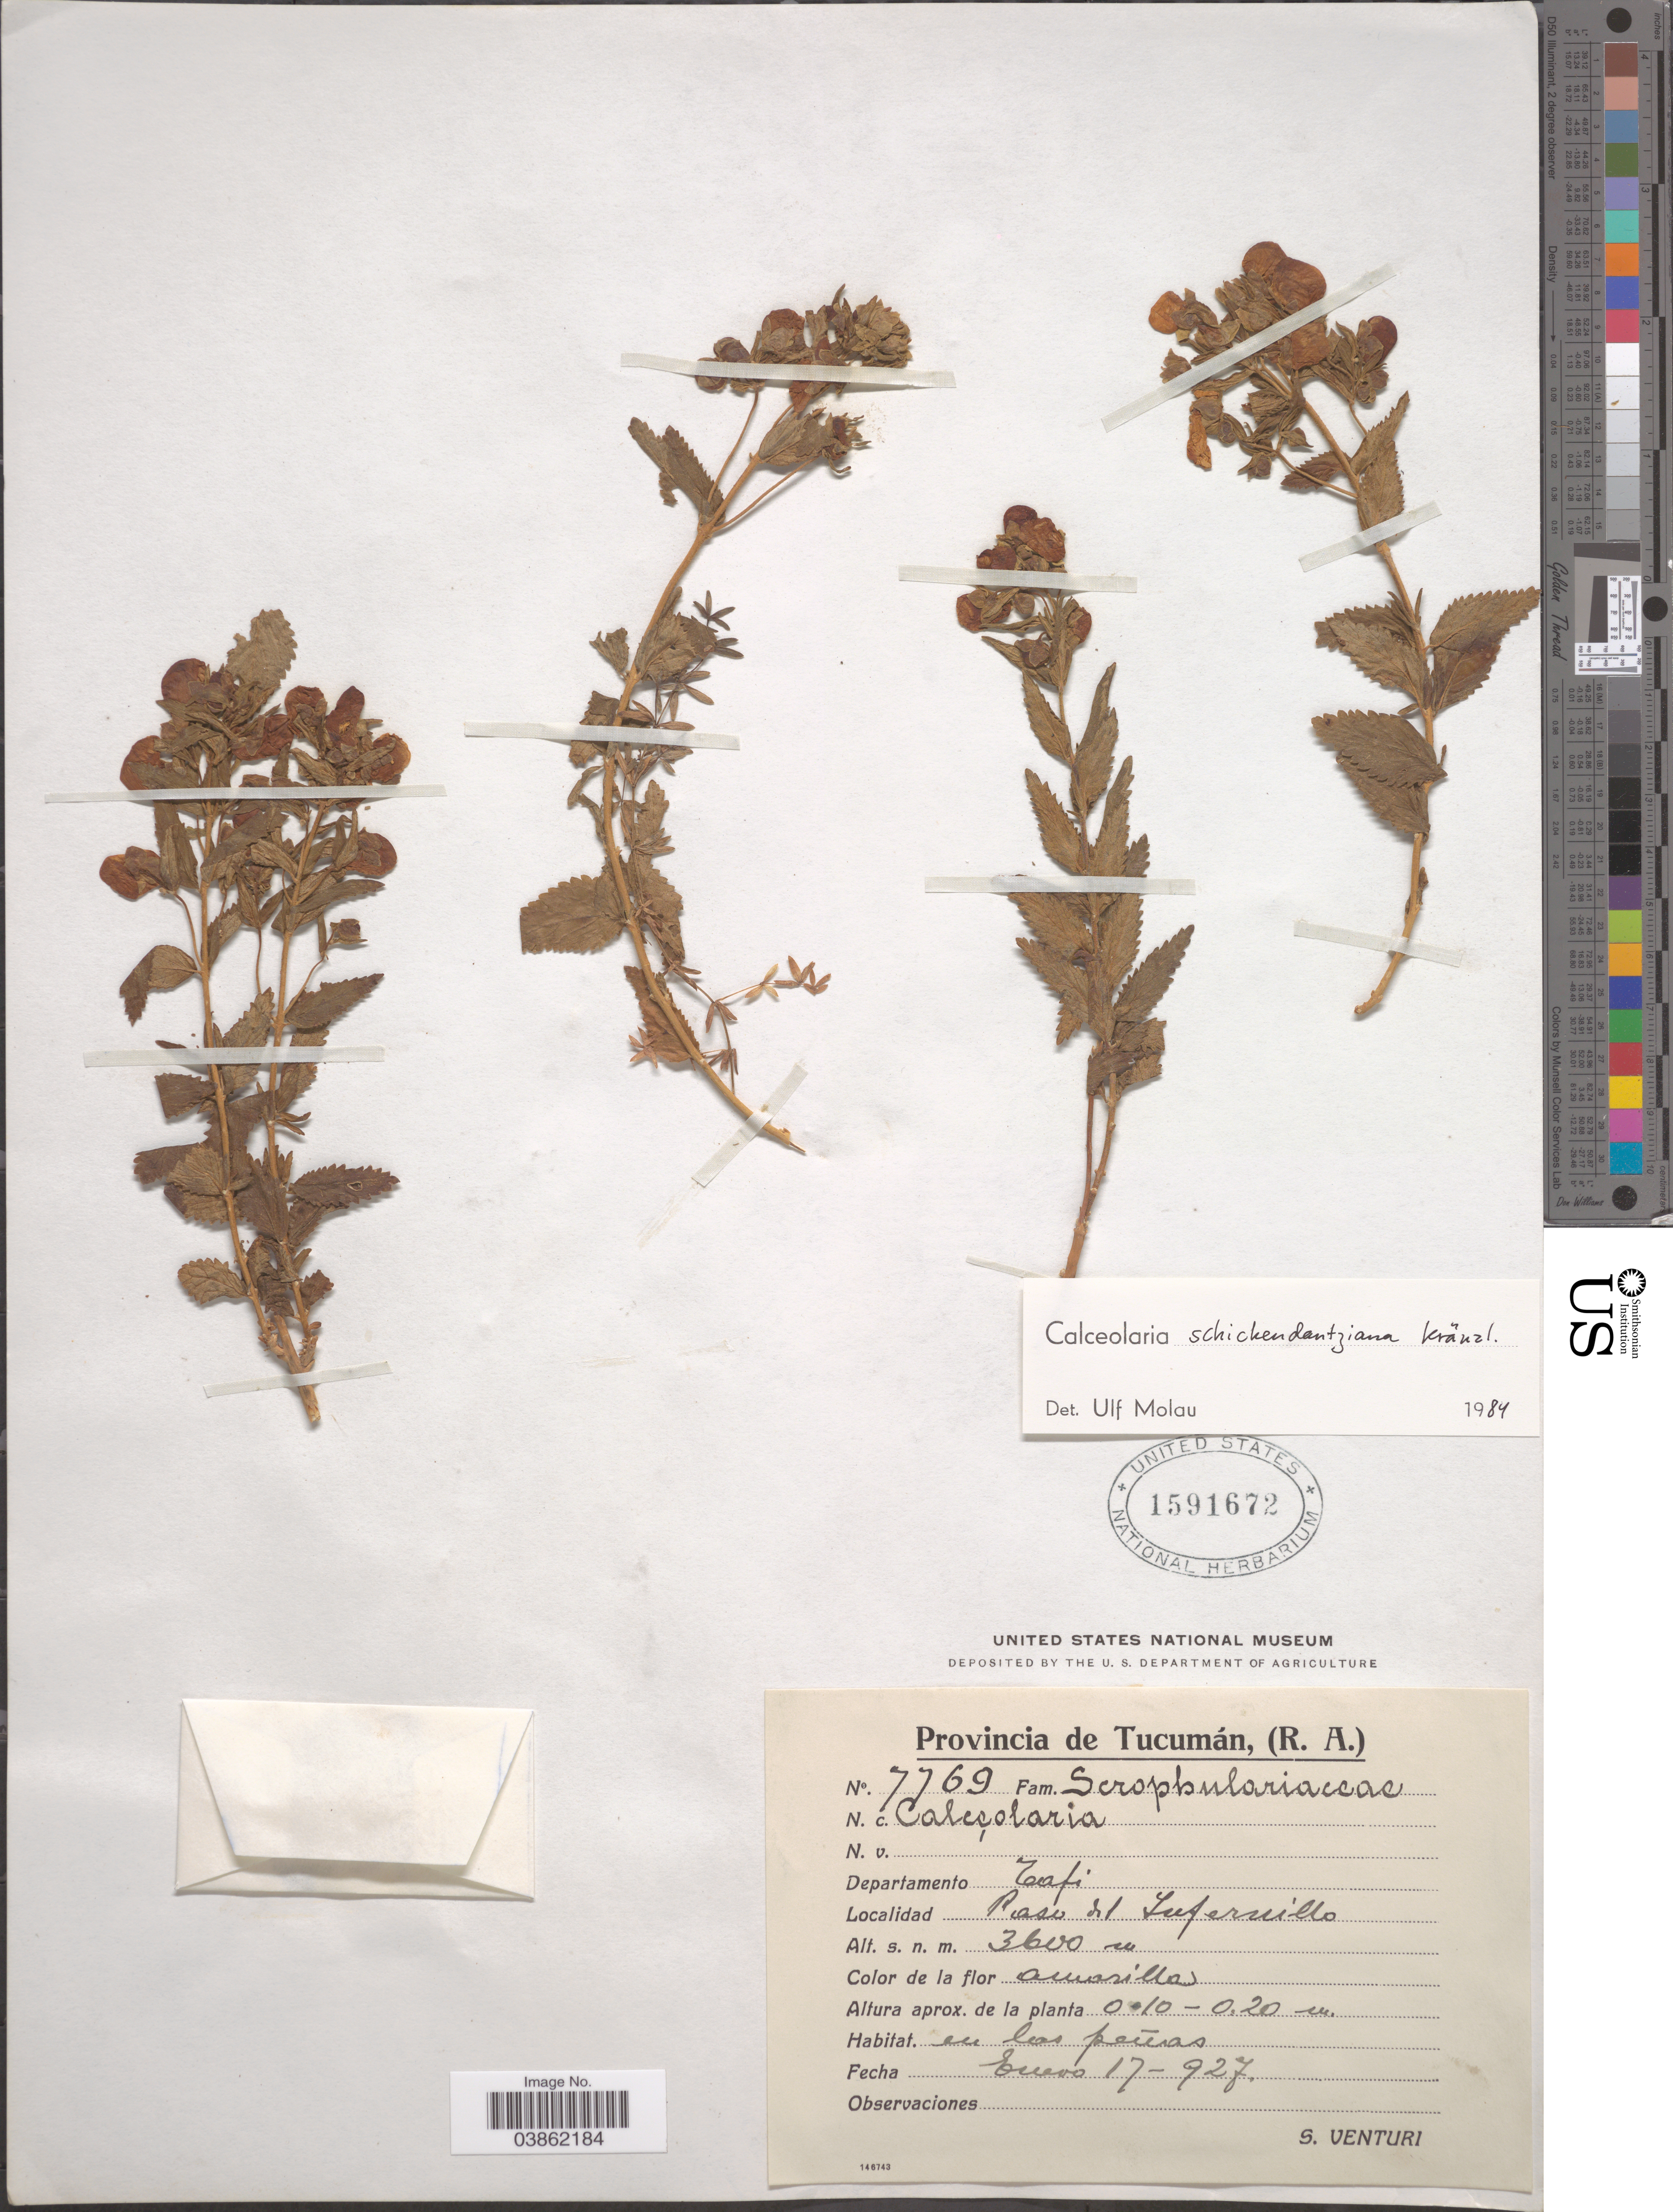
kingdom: Plantae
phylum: Tracheophyta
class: Magnoliopsida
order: Lamiales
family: Calceolariaceae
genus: Calceolaria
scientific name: Calceolaria schickendantziana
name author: Kraenzl.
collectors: S. Venturi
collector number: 7769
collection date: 1927-01-17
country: Argentina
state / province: Tucuman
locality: Departamento Tafi. Paso del Infiernillo.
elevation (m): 3600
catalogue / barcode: US 1591672